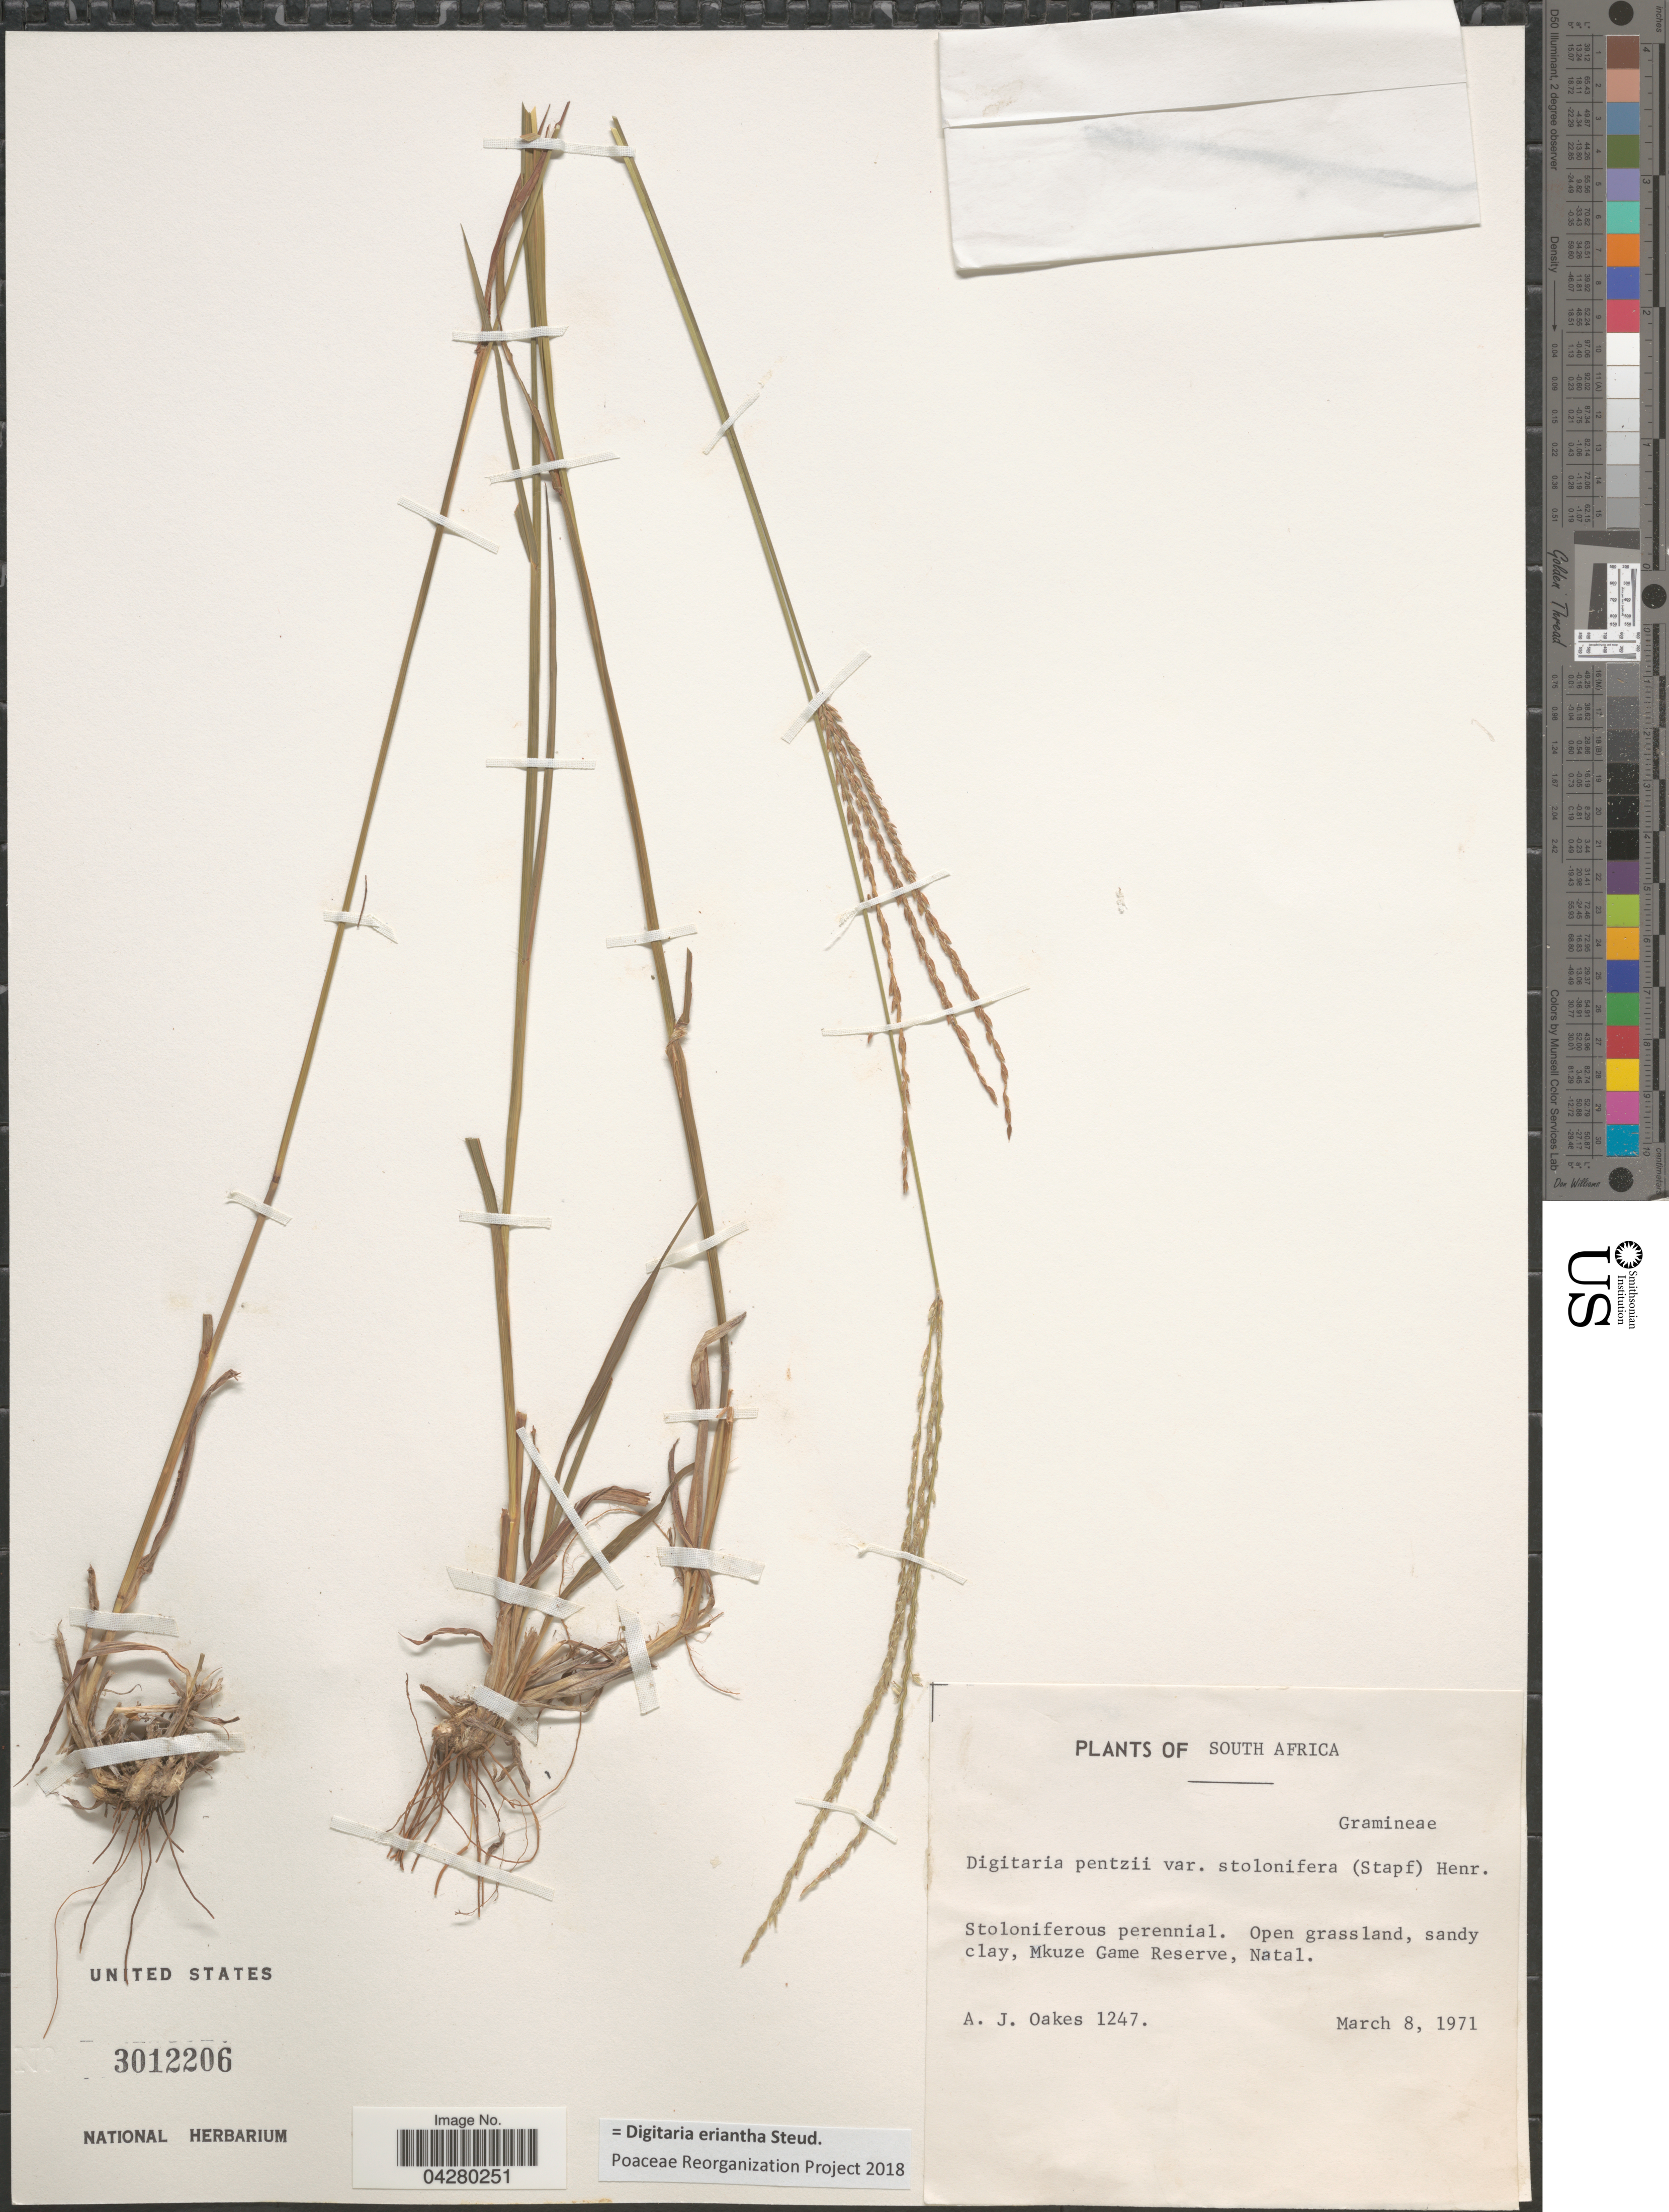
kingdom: Plantae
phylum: Tracheophyta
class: Liliopsida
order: Poales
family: Poaceae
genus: Digitaria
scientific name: Digitaria eriantha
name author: Steud.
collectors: A. Oakes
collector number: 1247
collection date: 1971-03-08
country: South Africa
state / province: KwaZulu-Natal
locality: Open grassland, sandy clay, Mkuze Game Reserve, Natal.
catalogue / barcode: US 3012206